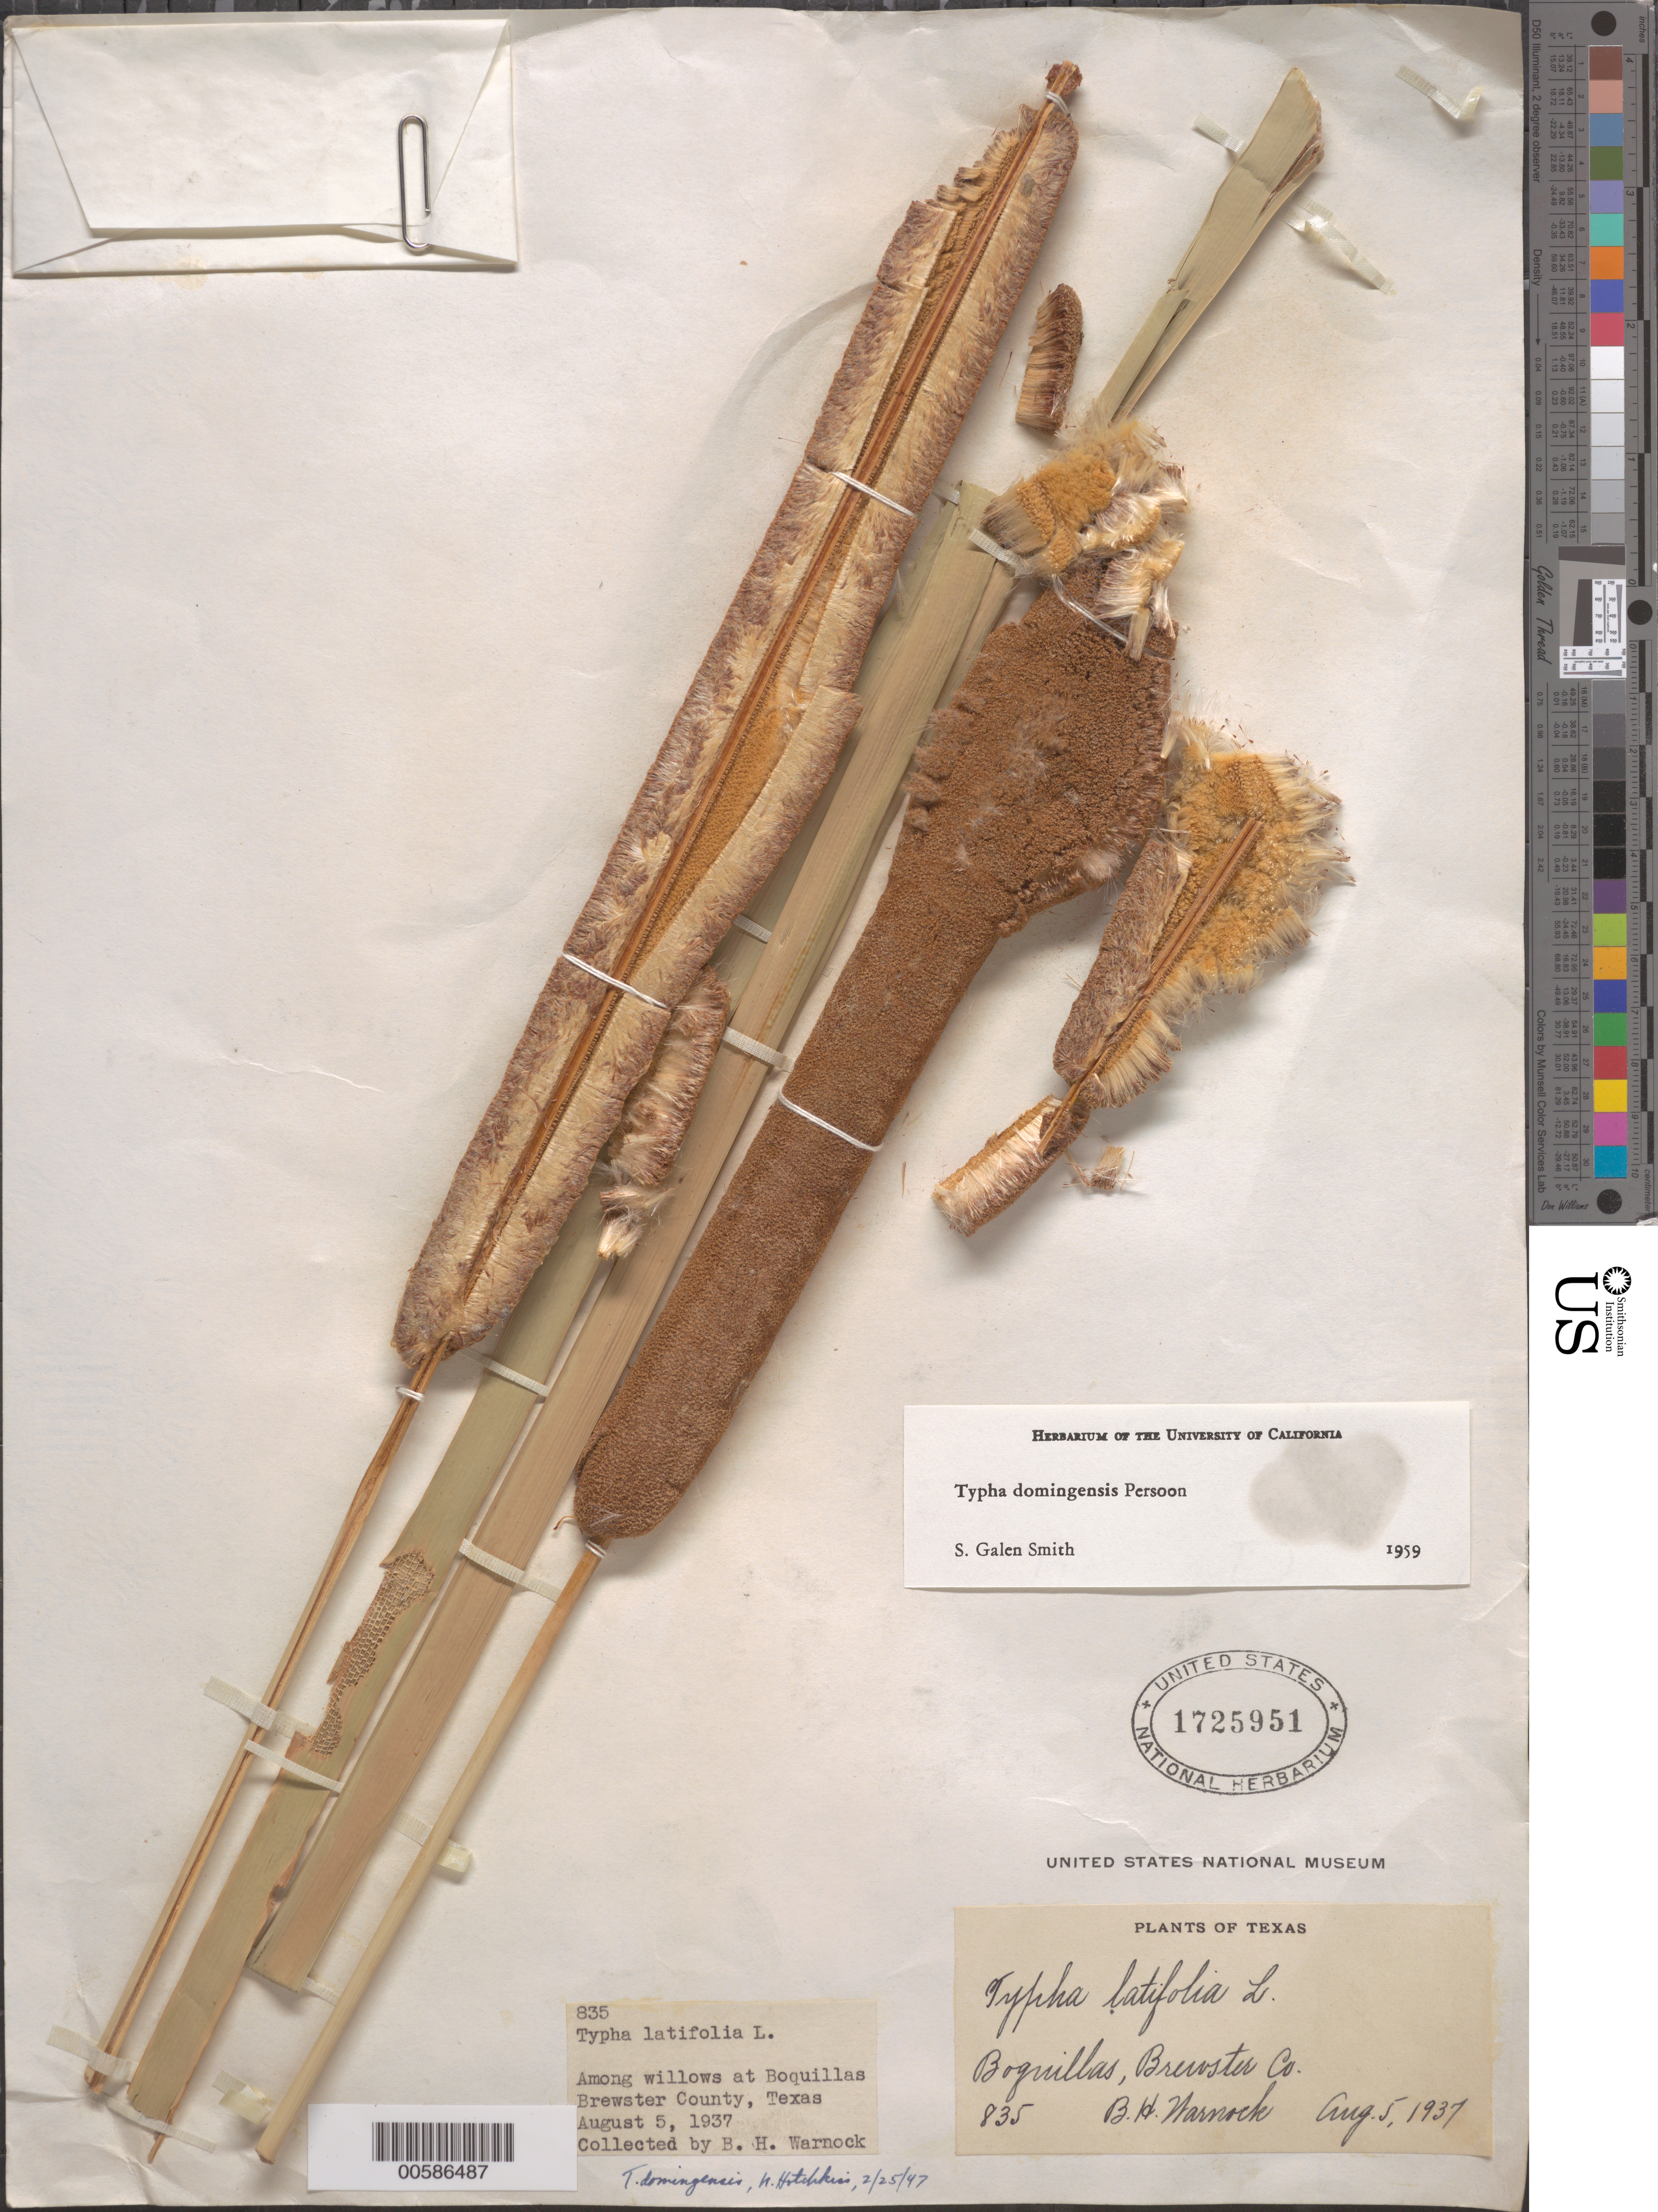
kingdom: Plantae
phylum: Tracheophyta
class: Liliopsida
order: Poales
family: Typhaceae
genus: Typha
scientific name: Typha domingensis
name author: Pers.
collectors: B. H. Warnock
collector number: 835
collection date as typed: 05 Aug 1937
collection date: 1937-08-05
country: United States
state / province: Texas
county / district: Brewster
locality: Boquillas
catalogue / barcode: US 1725951